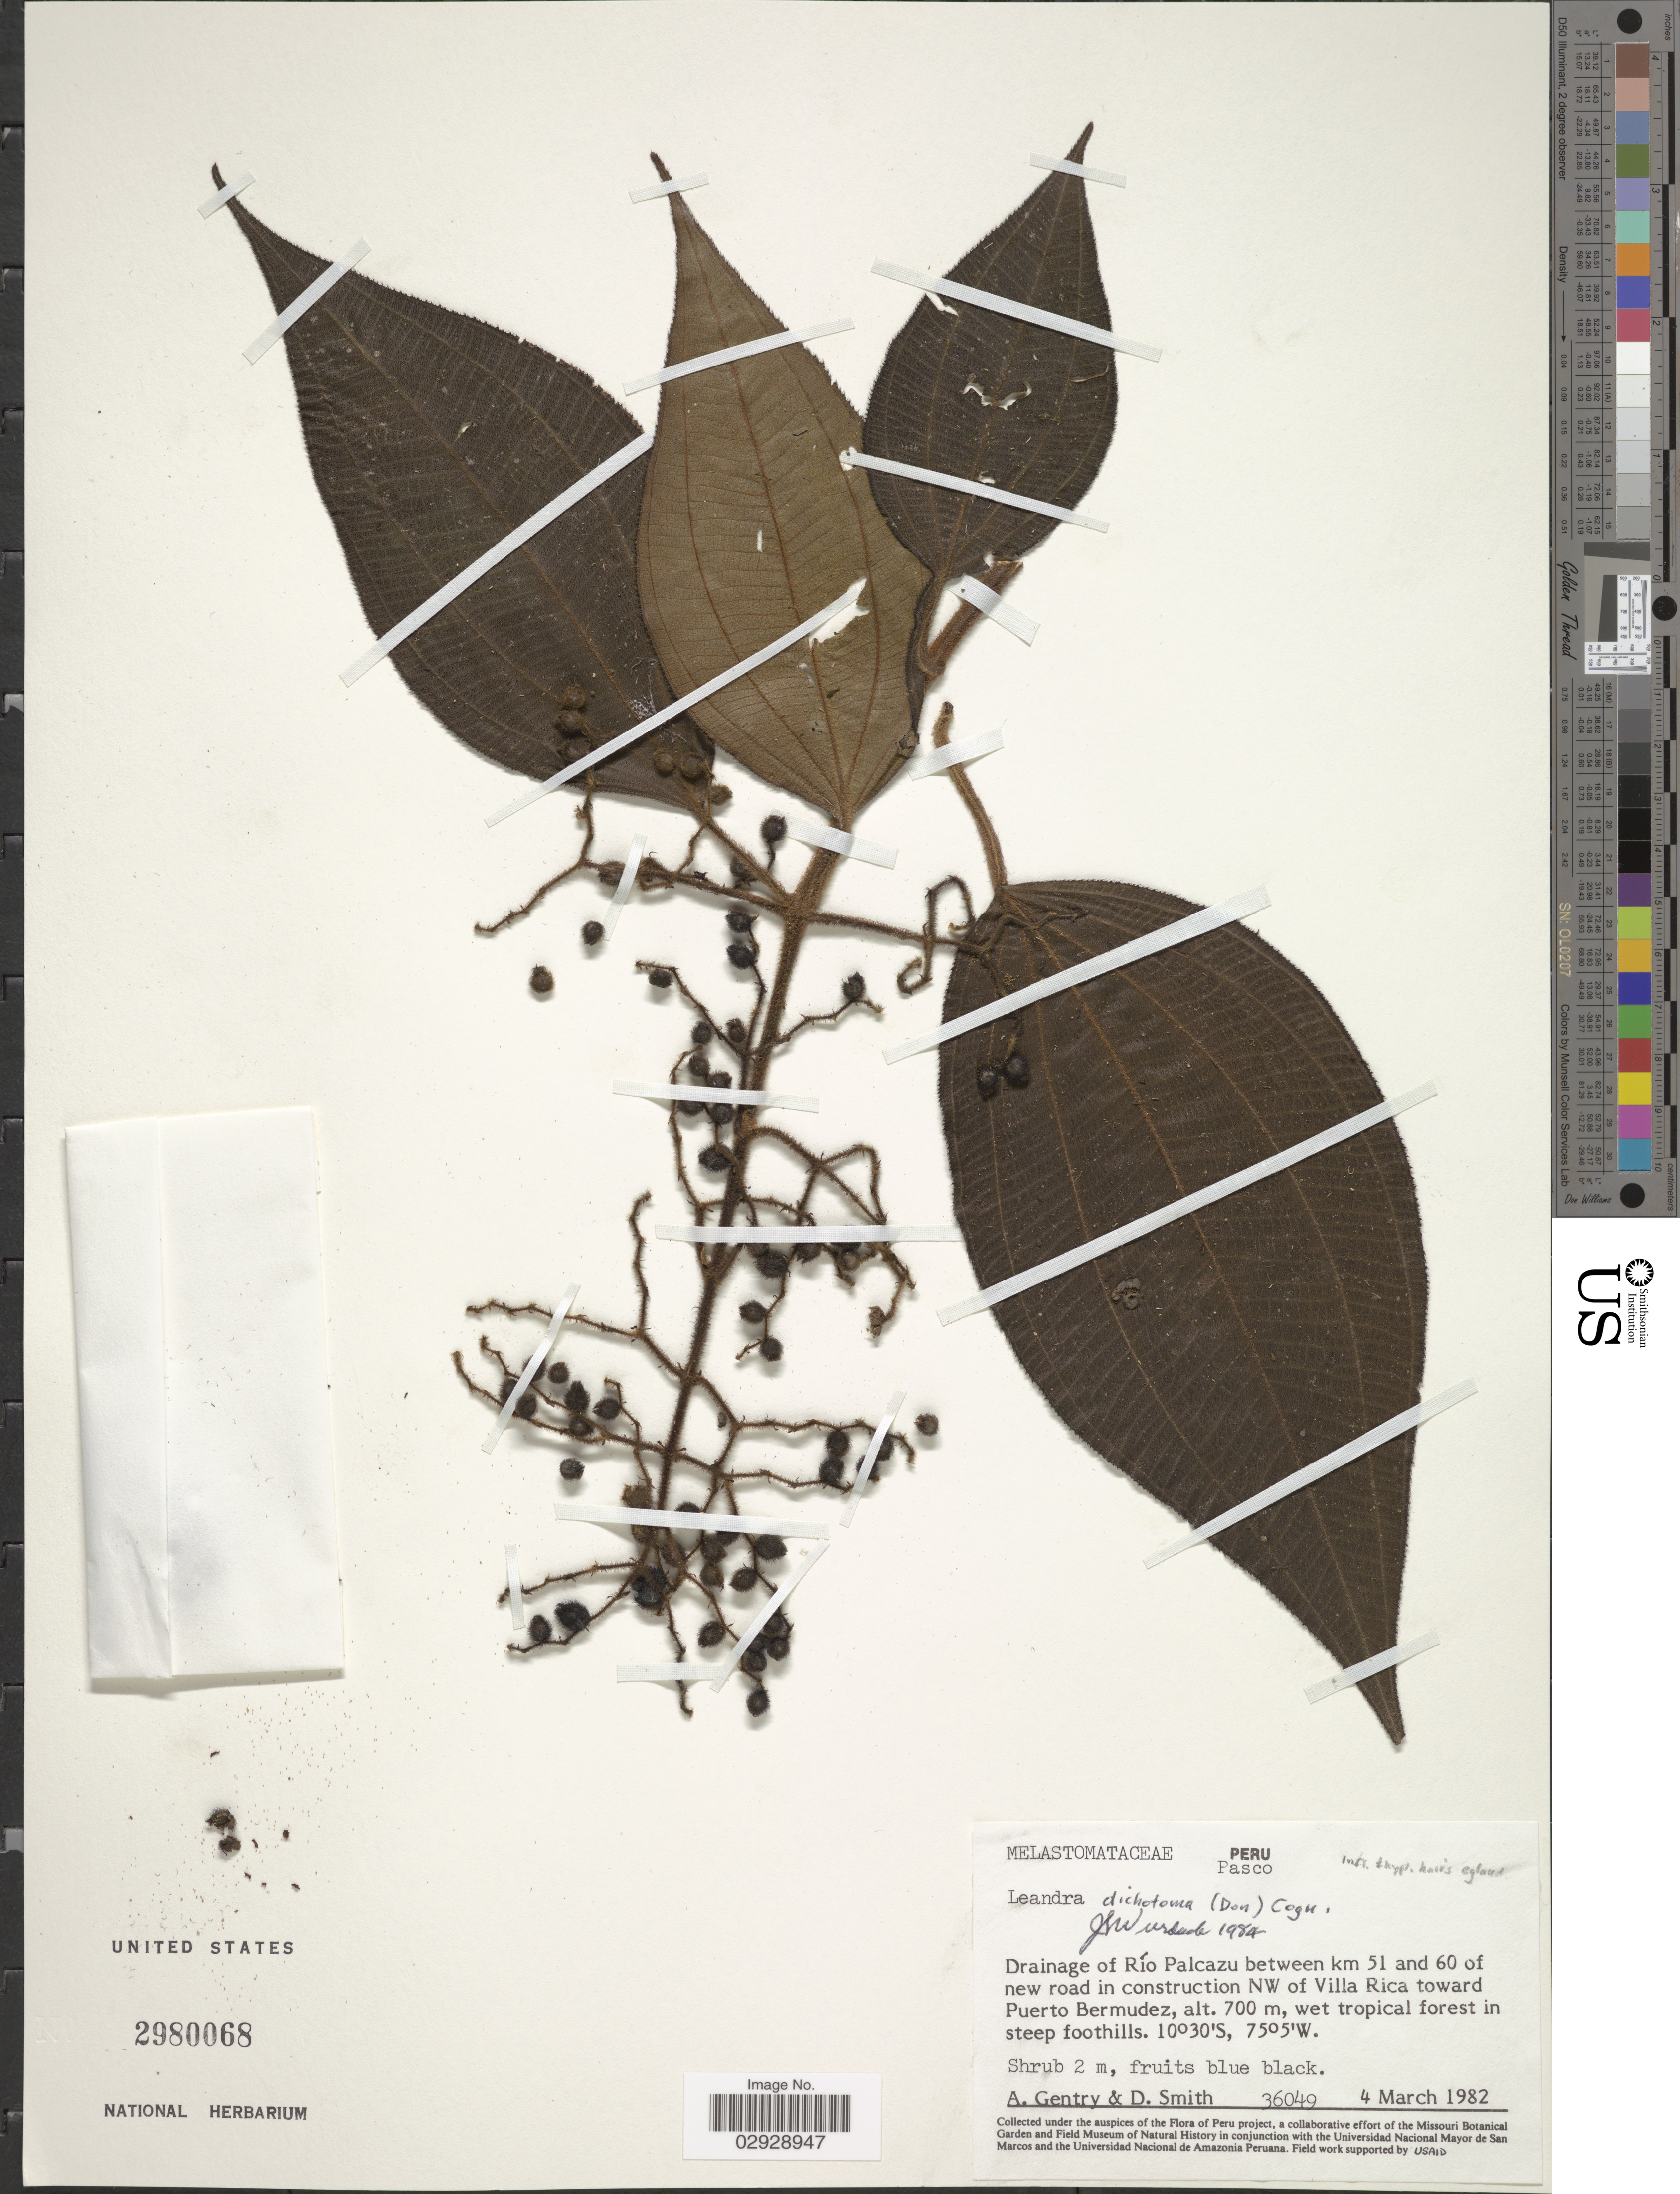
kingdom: Plantae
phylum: Tracheophyta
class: Magnoliopsida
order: Myrtales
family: Melastomataceae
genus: Leandra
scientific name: Leandra dichotoma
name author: (D. Don) Cogn.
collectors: A. H. Gentry & D. Smith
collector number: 36049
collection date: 1982-03-04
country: Peru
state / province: Pasco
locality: Drainage of Río Palcazu between km 51 and 60 of new road in construction NW of Villa Rica toward Puerto Bermudez.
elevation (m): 700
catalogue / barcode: US 2980068